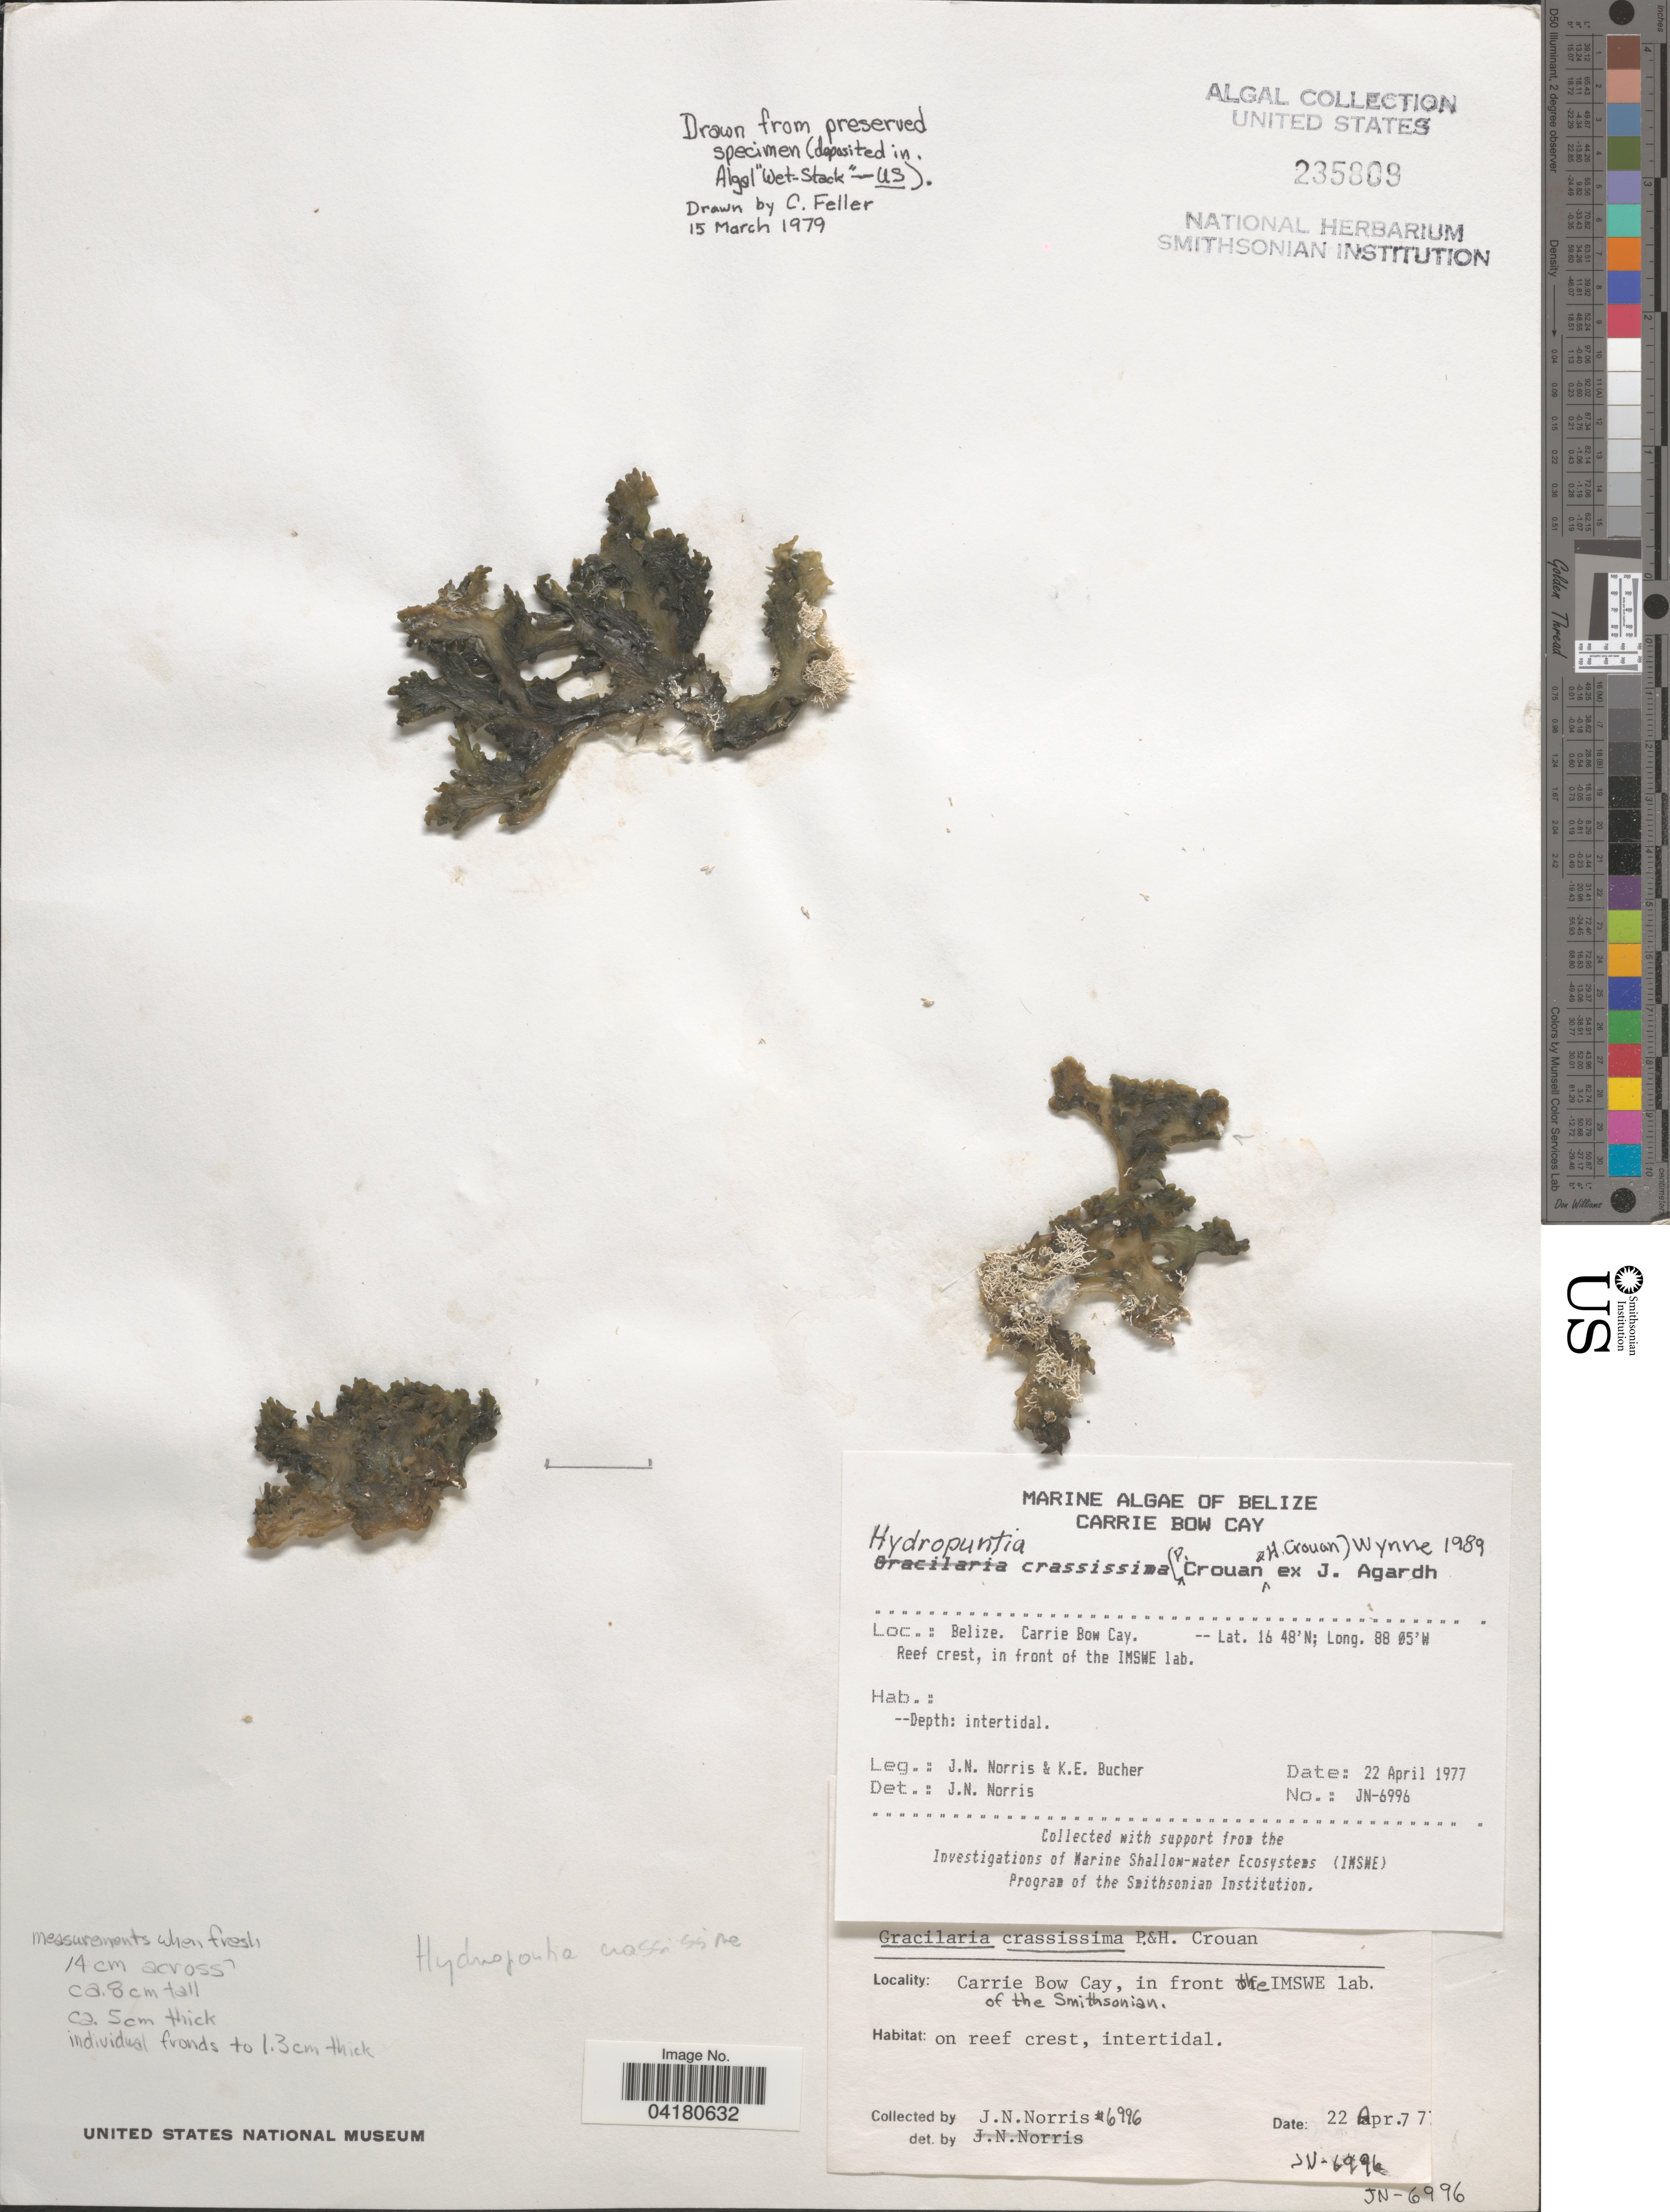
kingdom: Plantae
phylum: Rhodophyta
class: Florideophyceae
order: Gracilariales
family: Gracilariaceae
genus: Gracilaria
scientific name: Gracilaria crassissima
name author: (P. Crouan & H. Crouan) P. Crouan & H. Crouan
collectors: J. Norris & K. E. Bucher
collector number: JN-6996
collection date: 1977-04-22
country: Belize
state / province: Belize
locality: Carrie Bow Cay. Reef crest, in front of the IMSWE lab of the Smithsonian.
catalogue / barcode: US 235809